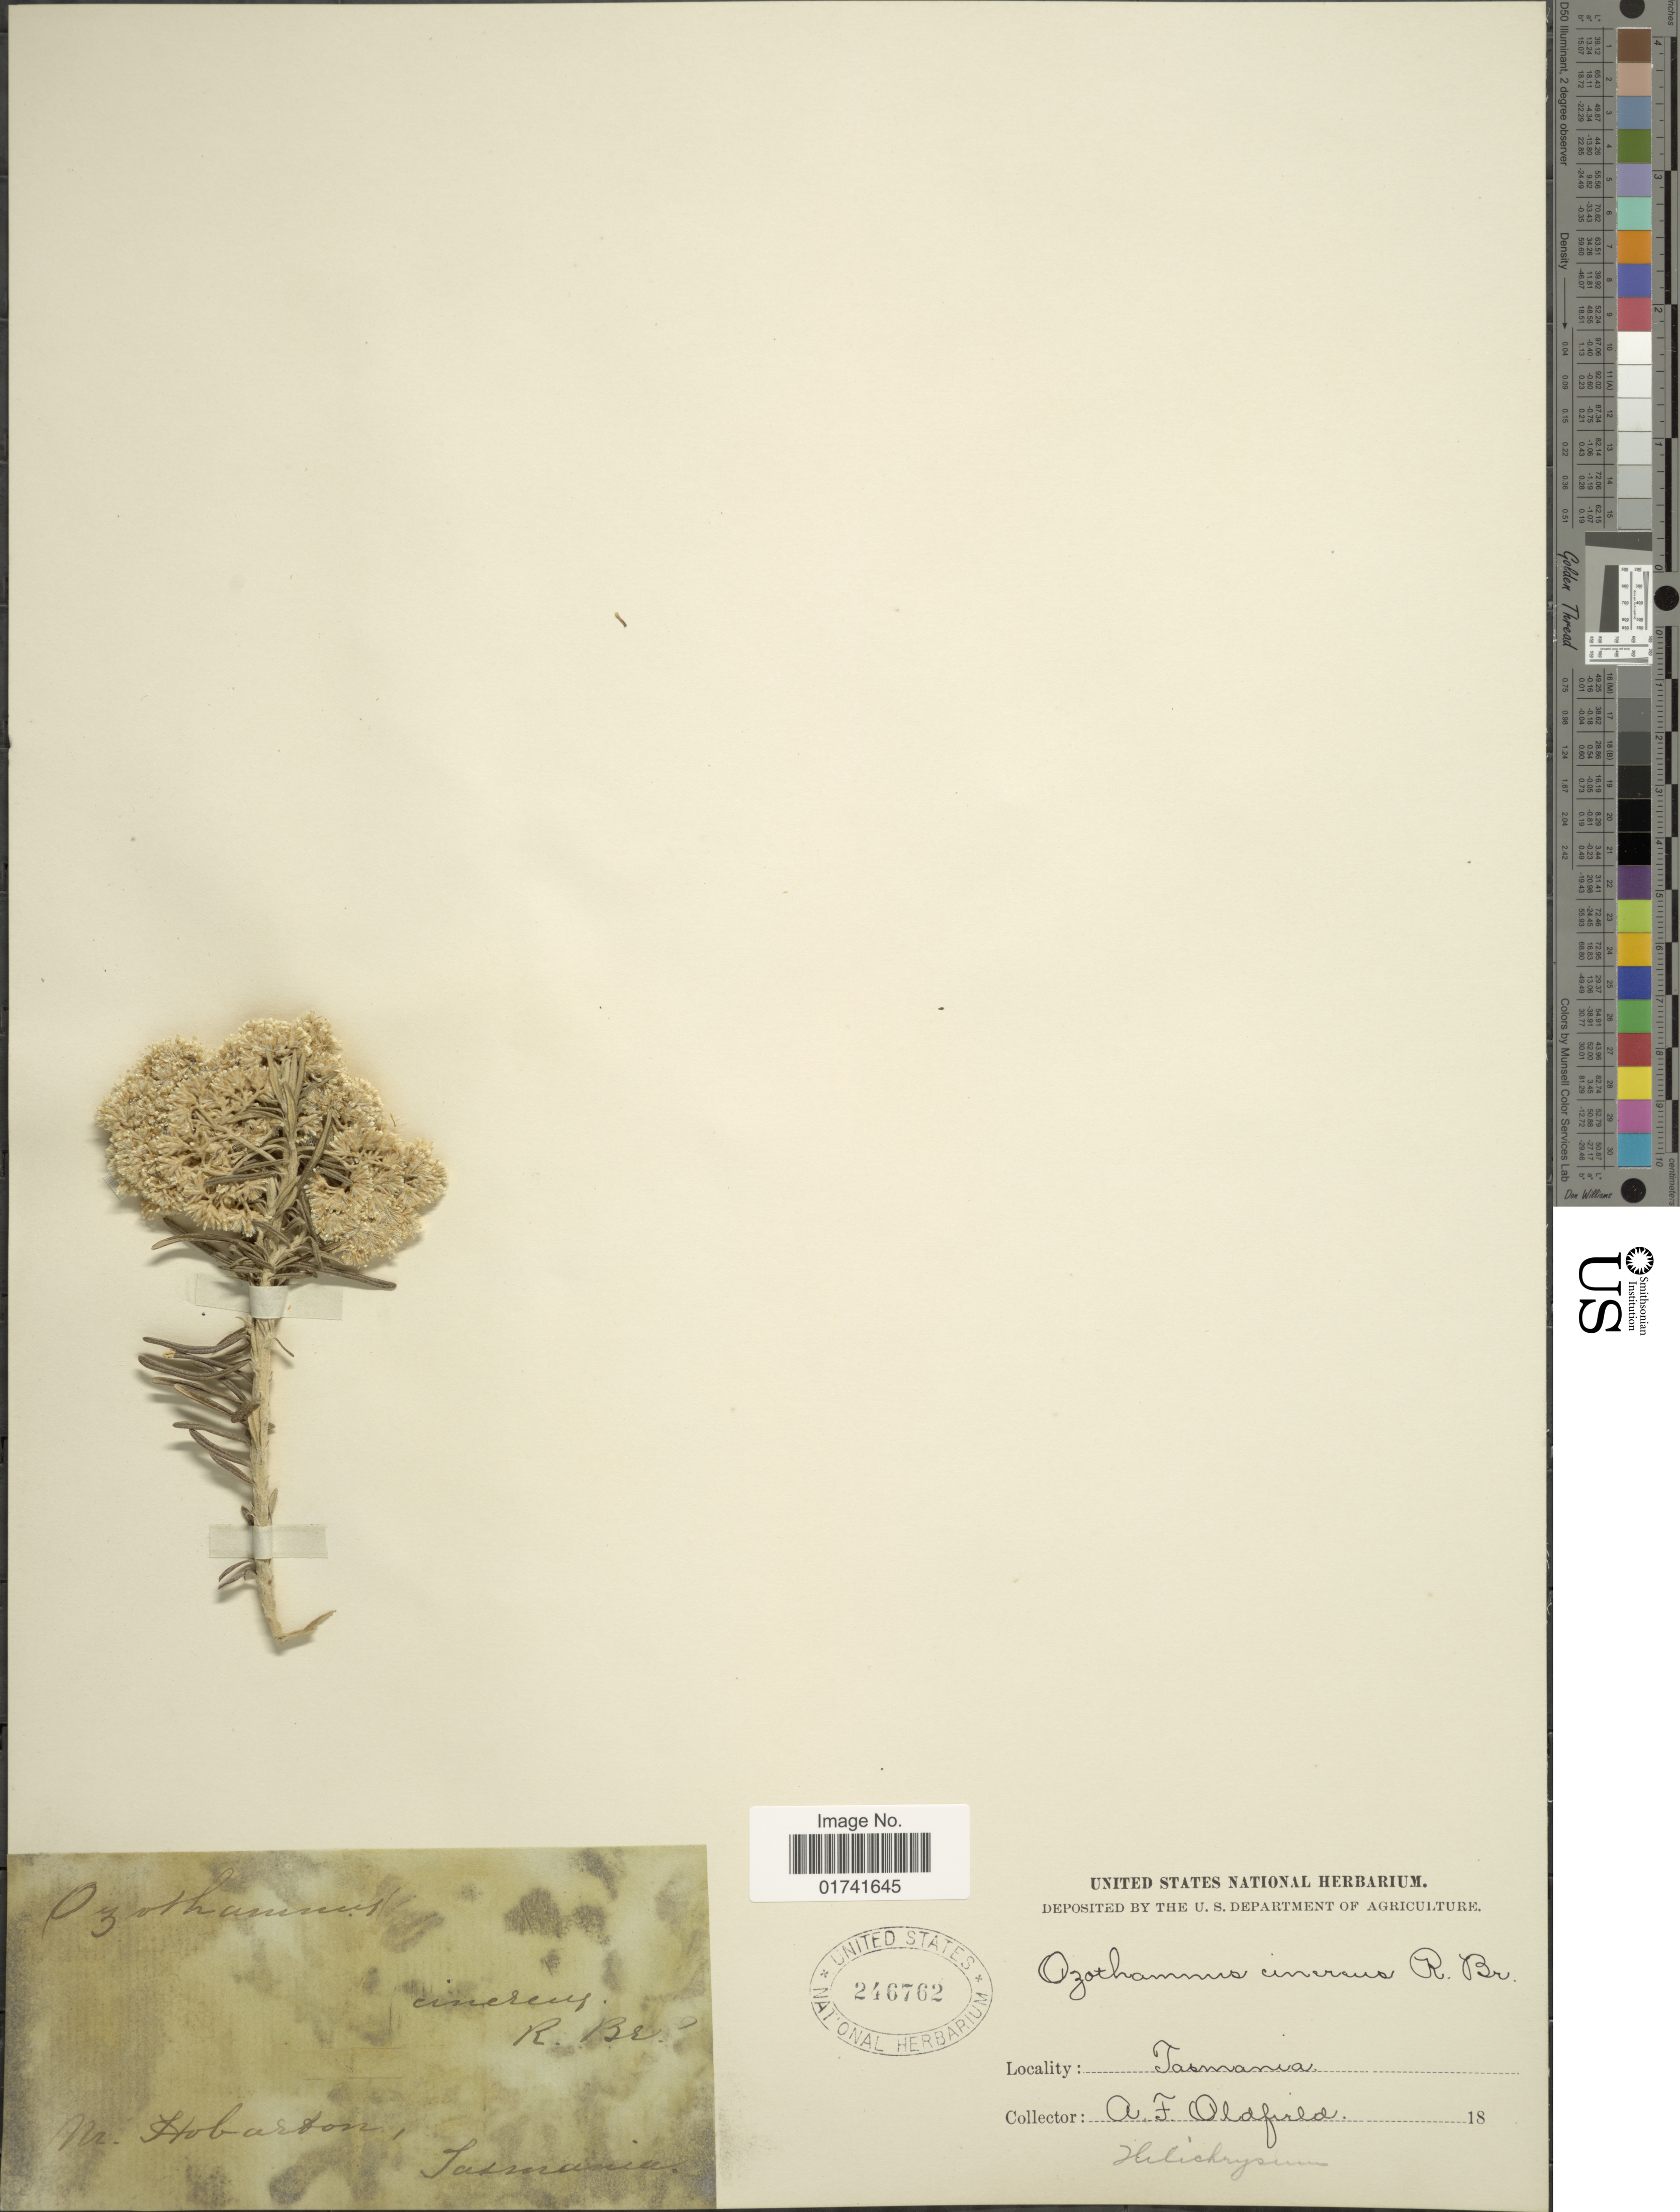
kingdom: Plantae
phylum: Tracheophyta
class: Magnoliopsida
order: Asterales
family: Asteraceae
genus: Ozothamnus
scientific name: Ozothamnus turbinatus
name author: DC.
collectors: A. Oldfield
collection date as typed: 18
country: Australia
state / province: Tasmania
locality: nr. Hobarton.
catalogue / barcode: US 246762